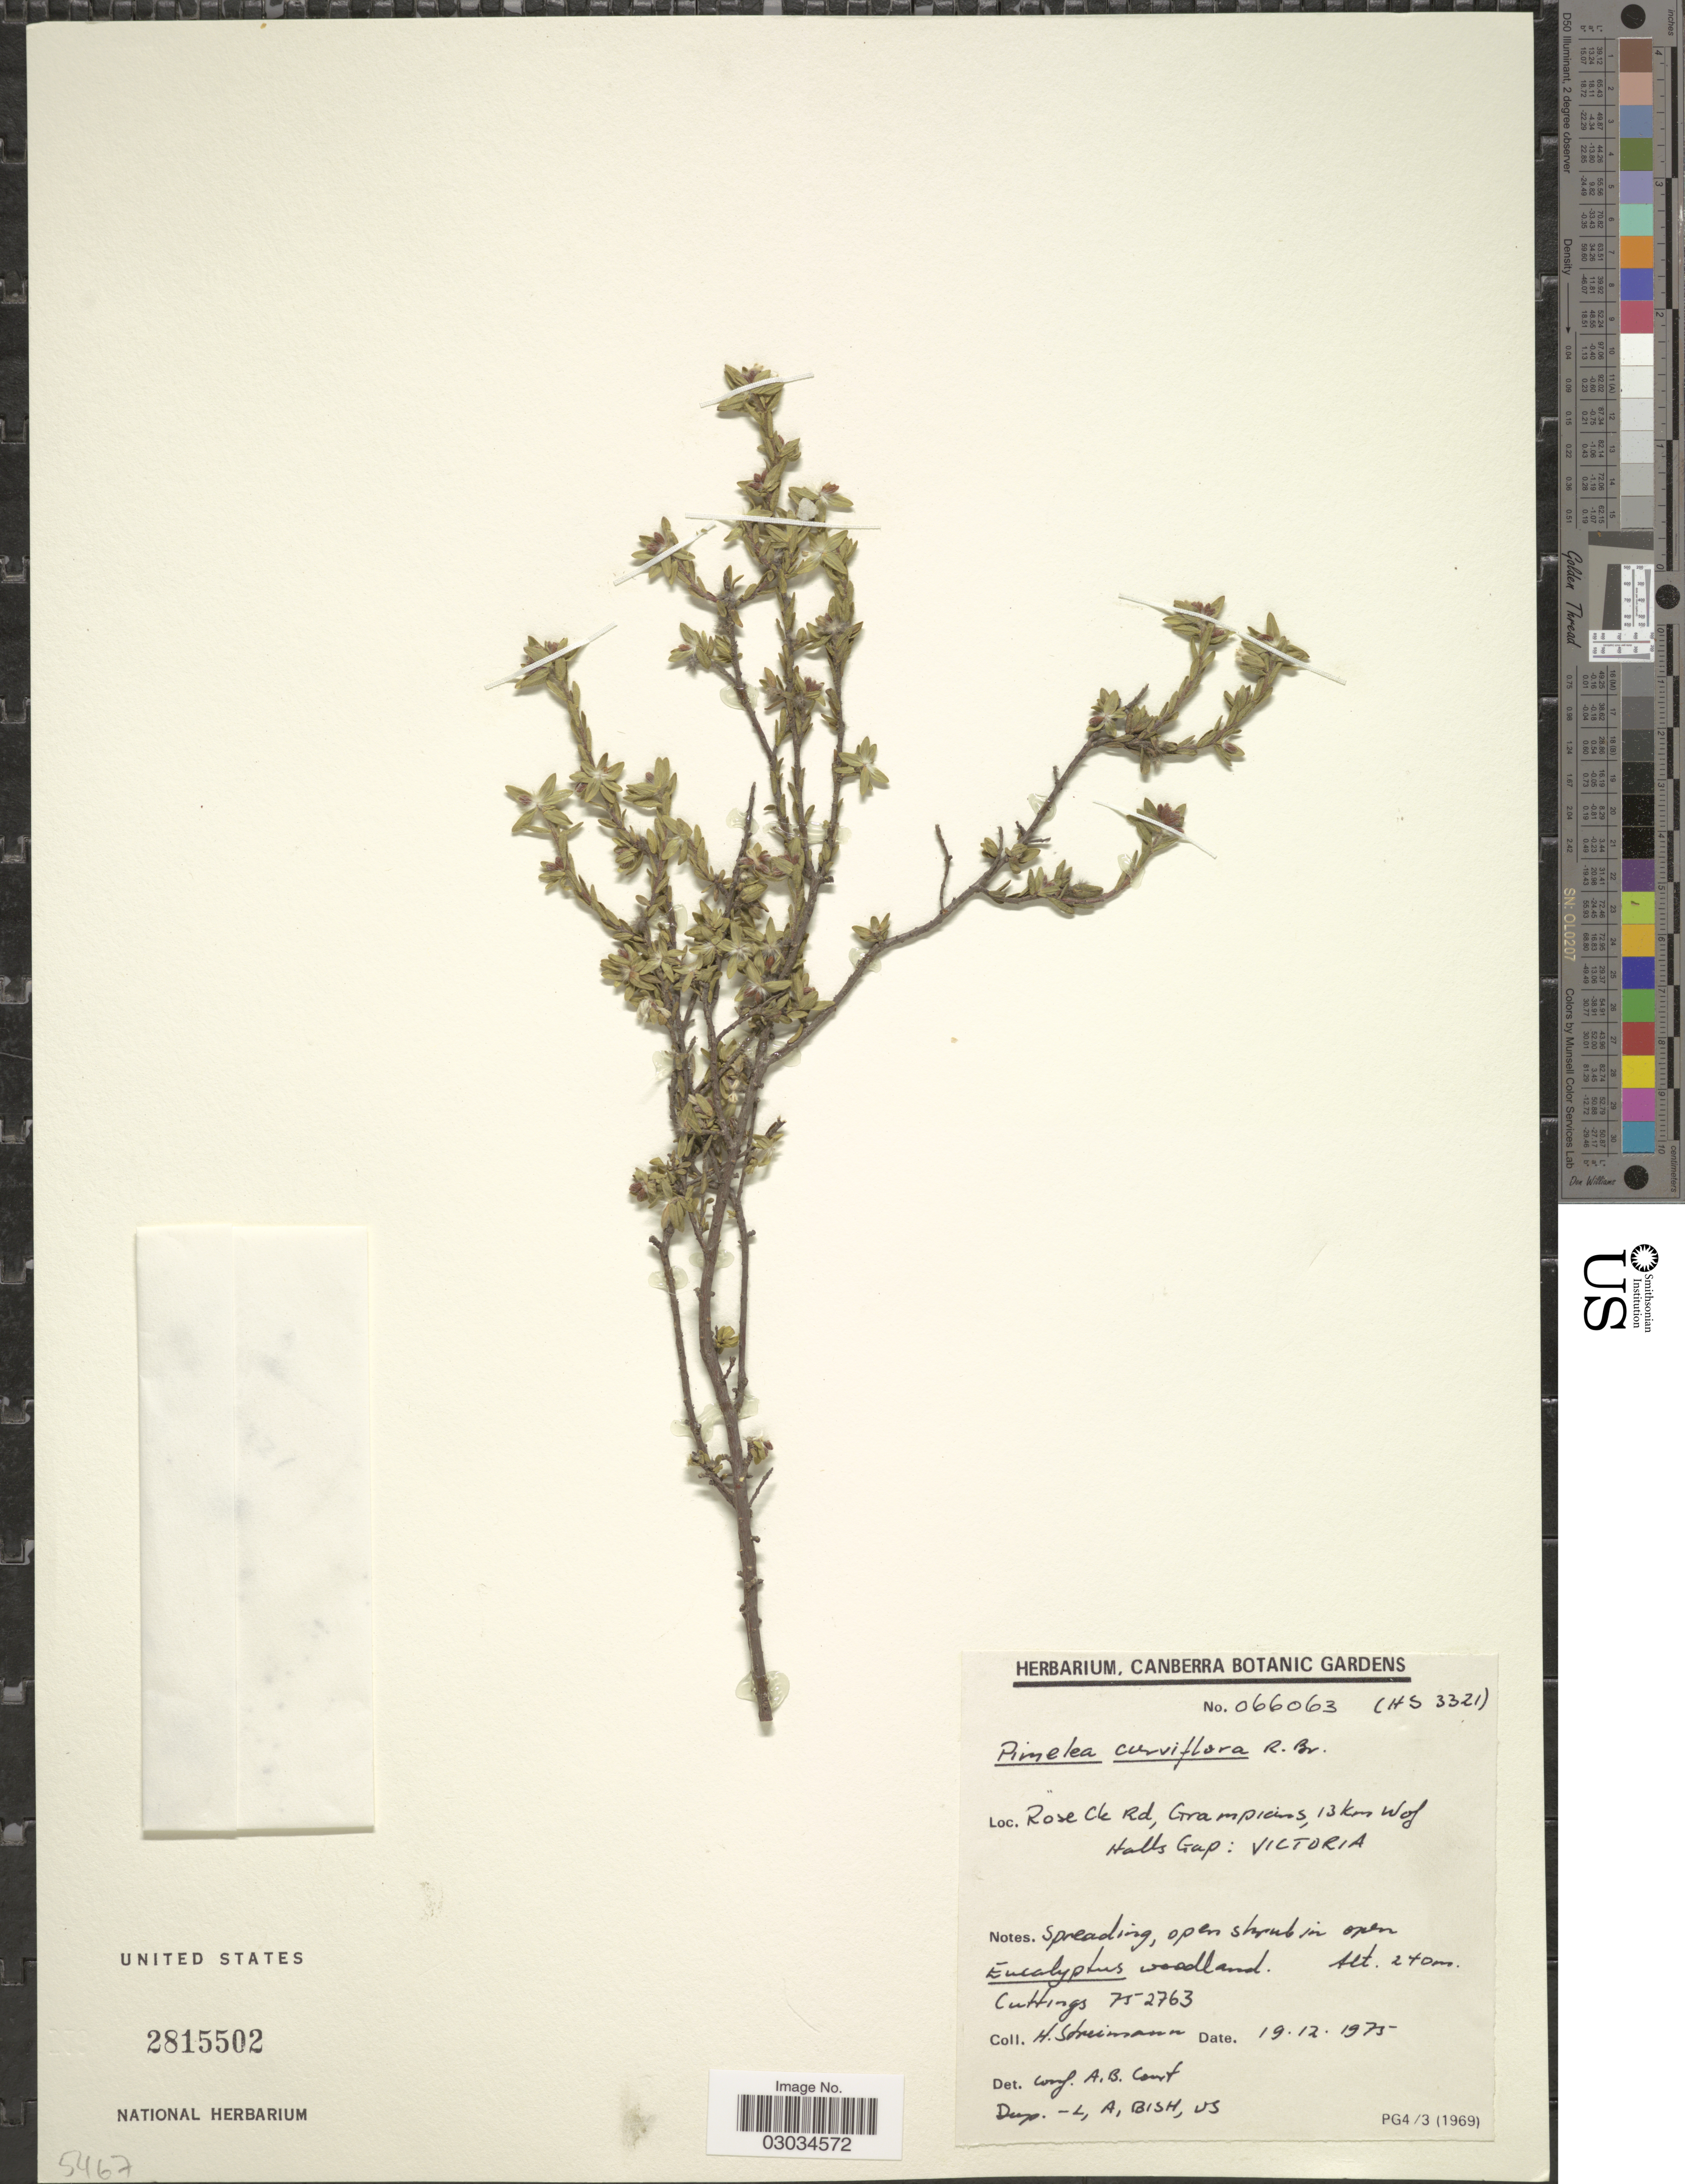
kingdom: Plantae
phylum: Tracheophyta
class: Magnoliopsida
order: Malvales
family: Thymelaeaceae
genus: Pimelea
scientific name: Pimelea curviflora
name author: R. Br.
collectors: H. Streimann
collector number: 066063 (HS3321)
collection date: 1975-12-19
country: Australia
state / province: Victoria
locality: Rose Ck Rd, Grampians, 13 km W of Halls Gap: Victoria.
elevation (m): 240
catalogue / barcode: US 2815502